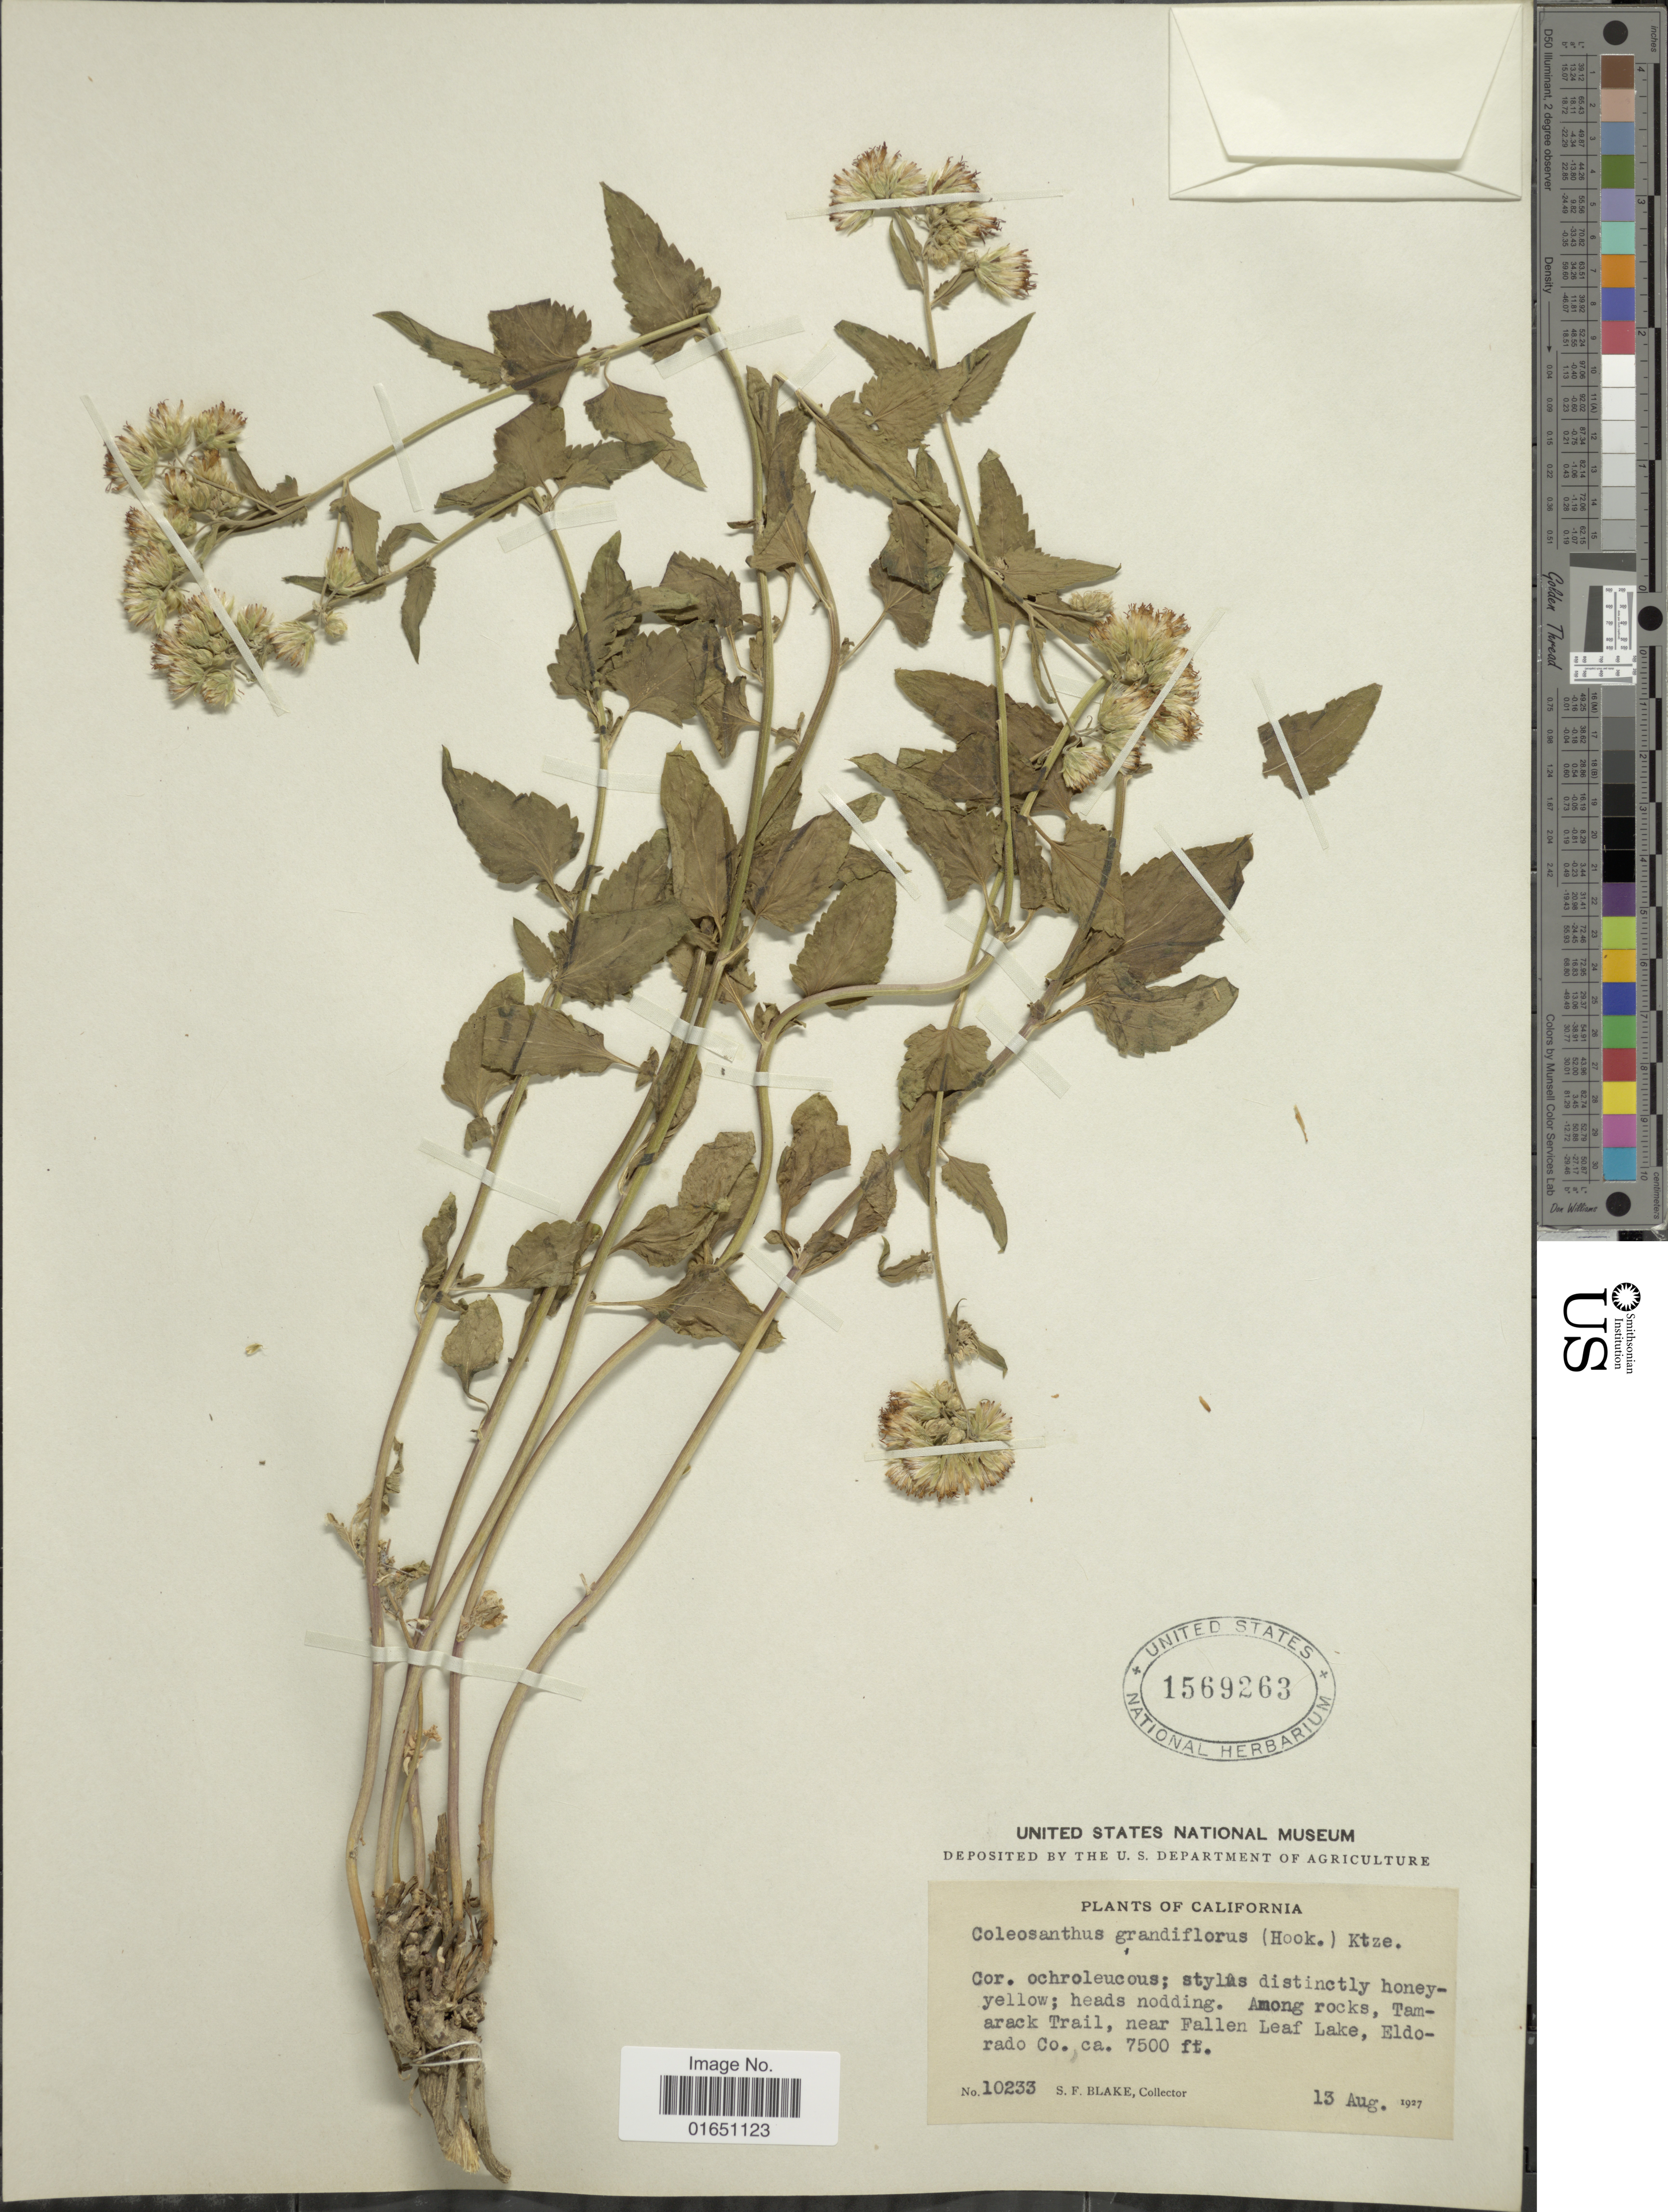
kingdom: Plantae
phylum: Tracheophyta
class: Magnoliopsida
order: Asterales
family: Asteraceae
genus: Brickellia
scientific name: Brickellia grandiflora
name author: (Hook.) Nutt.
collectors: S. Blake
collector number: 10233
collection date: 1927-08-13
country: United States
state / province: California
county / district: El Dorado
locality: Tamarack Trail, near Fallen Leaf Lake, Eldorado Co.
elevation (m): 2286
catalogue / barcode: US 1569263